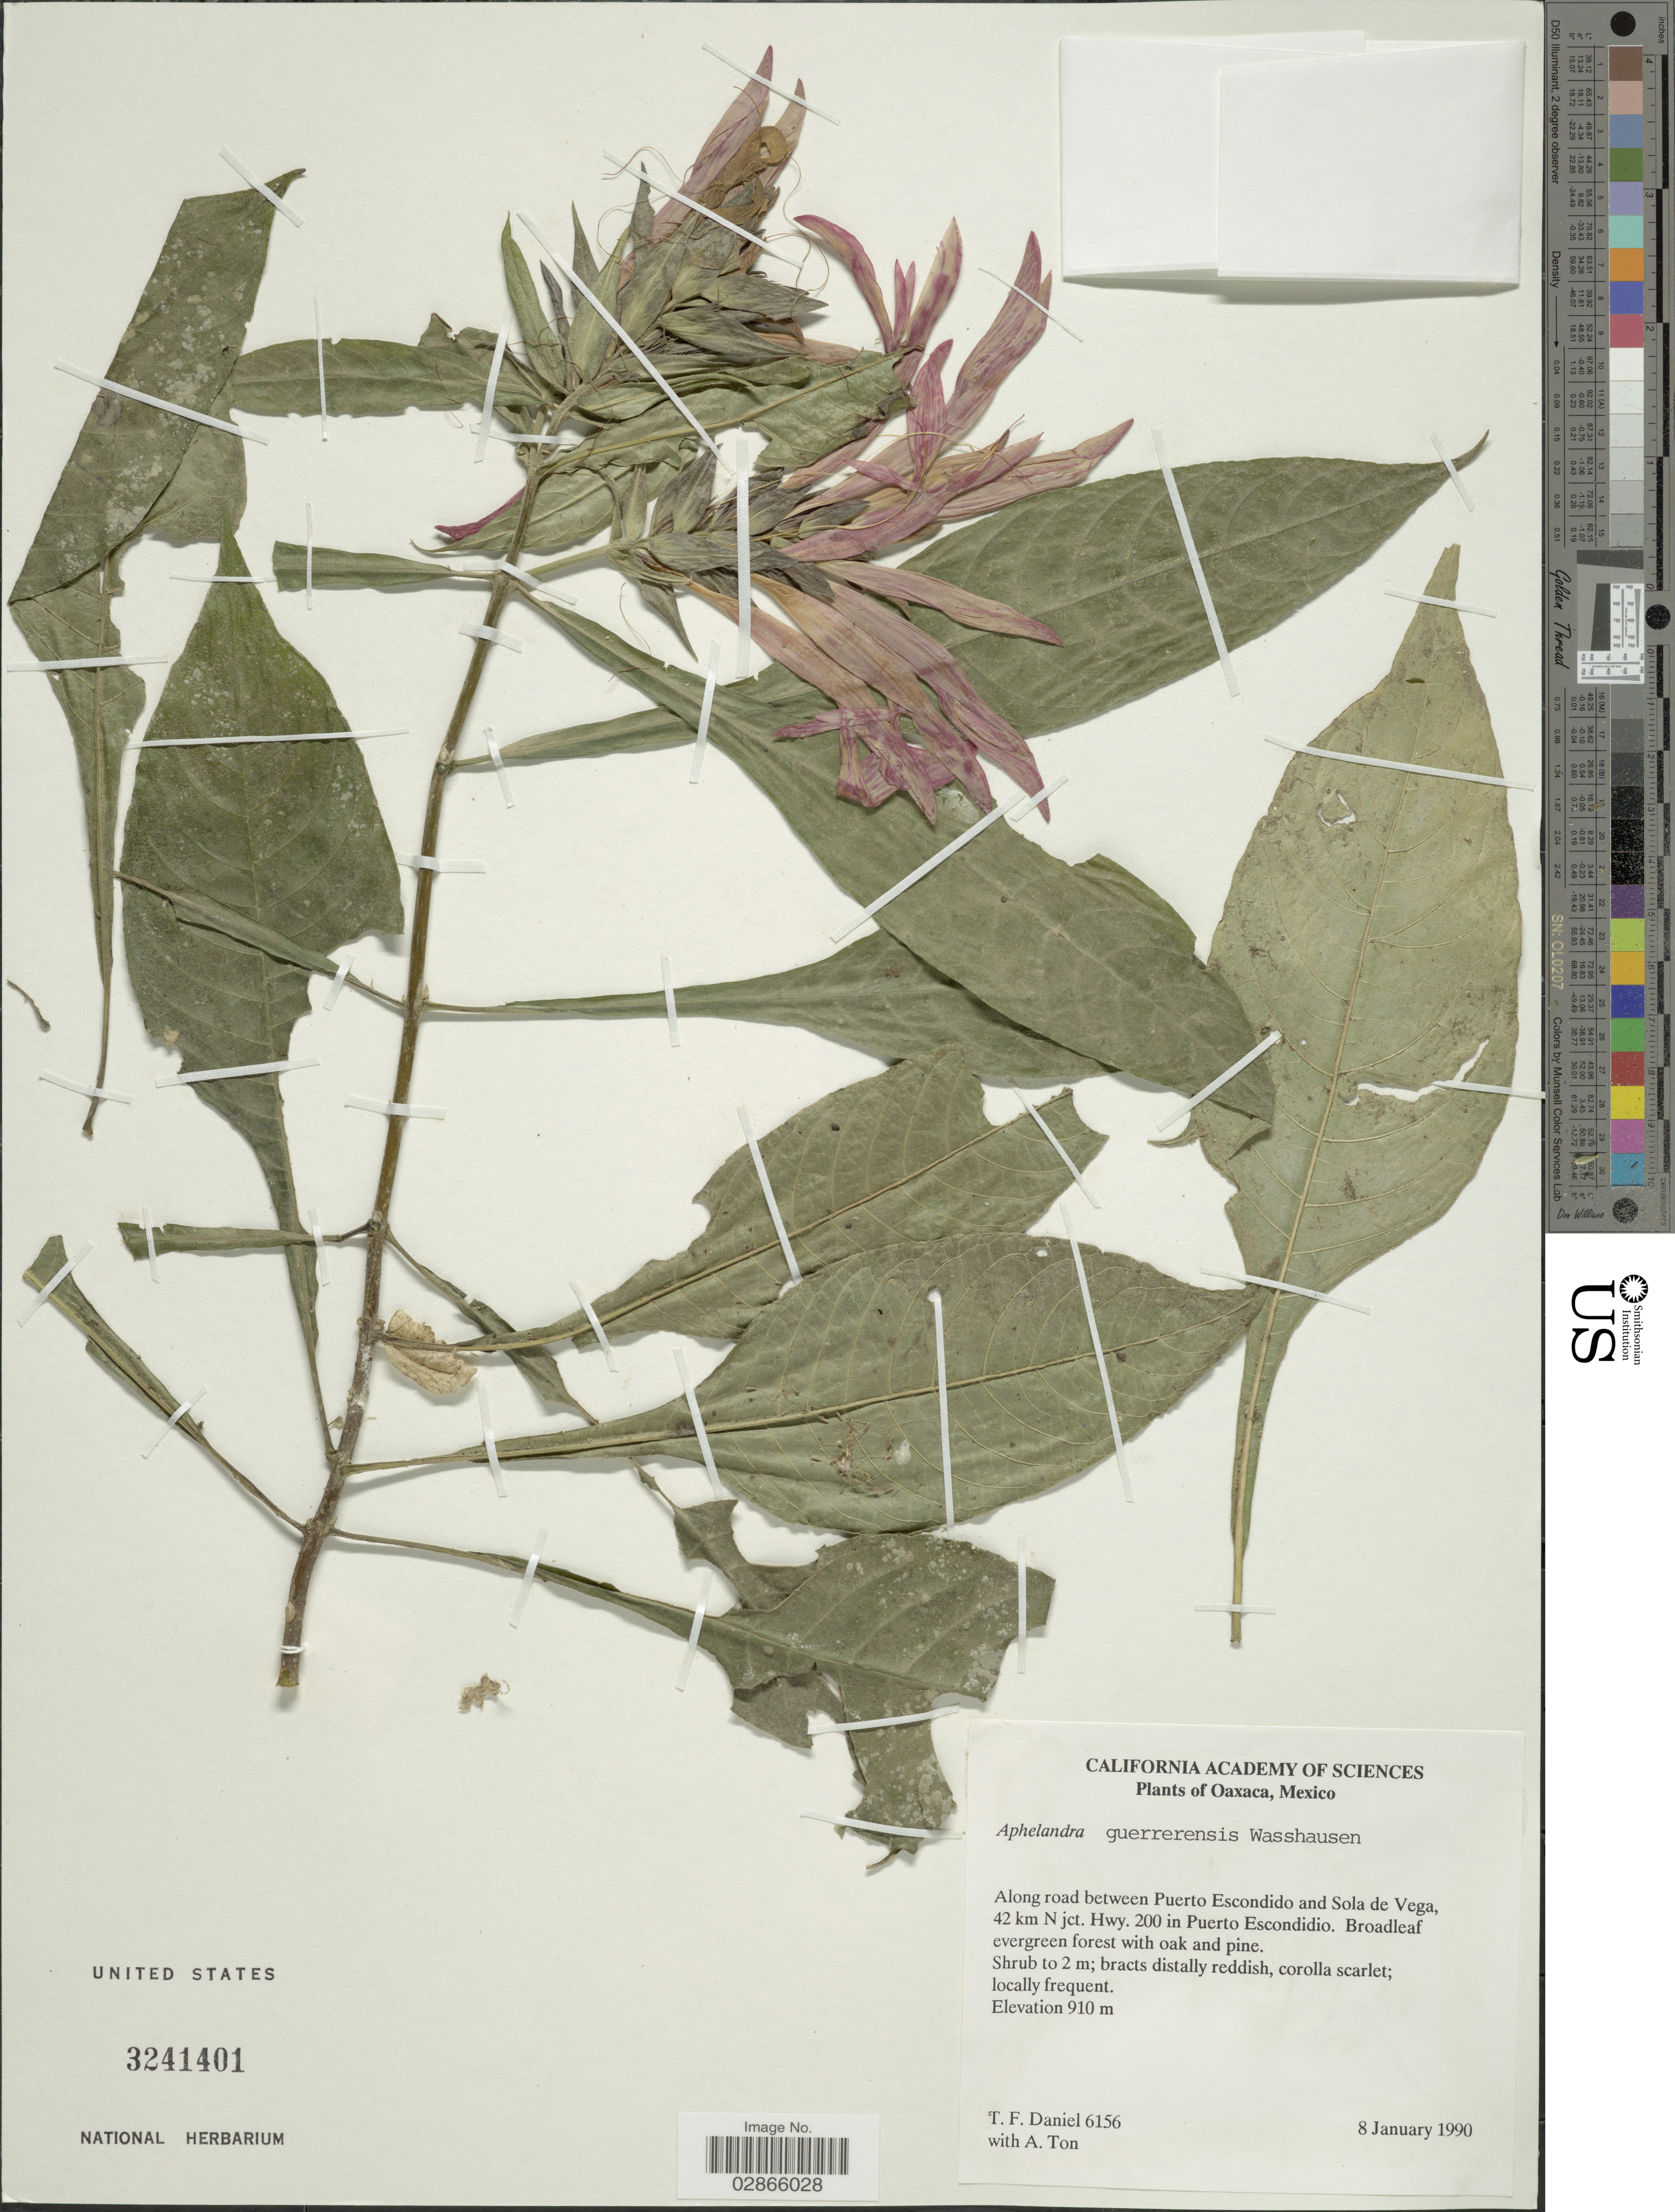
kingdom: Plantae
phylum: Tracheophyta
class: Magnoliopsida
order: Lamiales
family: Acanthaceae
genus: Aphelandra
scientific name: Aphelandra guerrerensis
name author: Wassh.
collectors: T. F. Daniel & A. M. Ton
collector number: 6156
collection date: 1990-01-08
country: Mexico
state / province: Oaxaca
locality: Along road between Puerto Escondido and Sola de Vega, 42 km N jct. Hwy. 200 in Puerto Escondido.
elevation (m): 910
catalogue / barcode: US 3241401